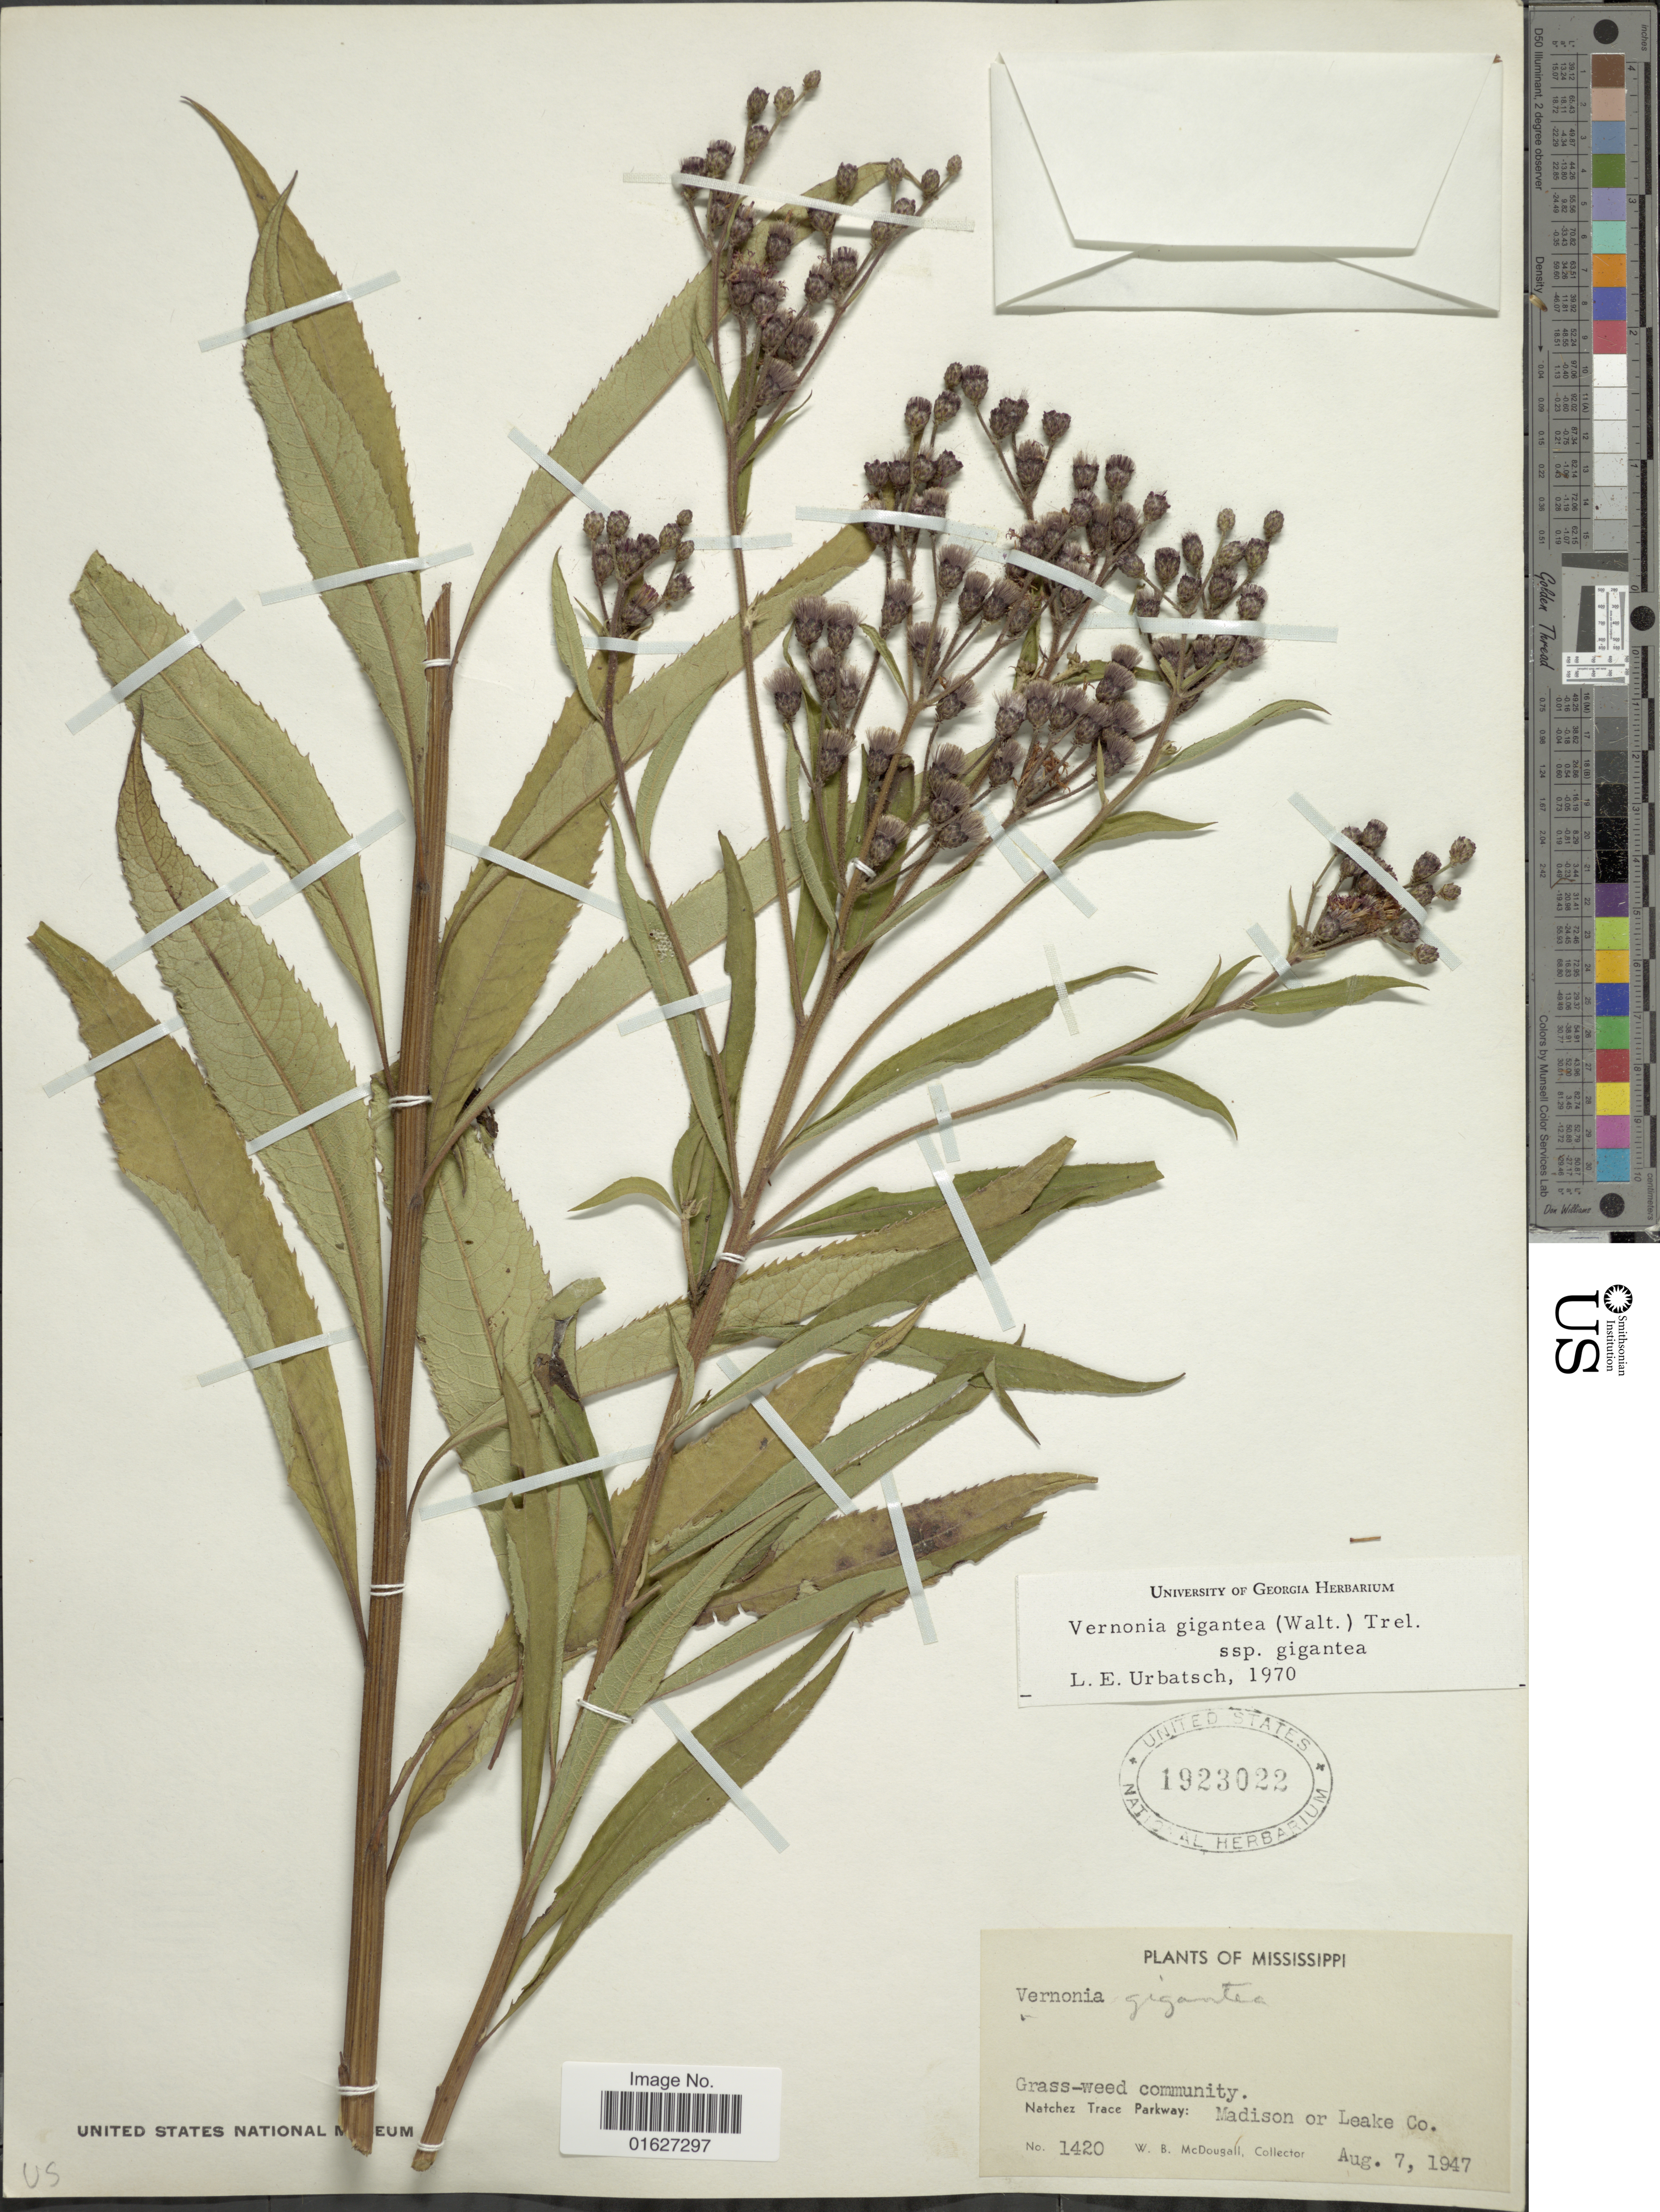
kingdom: Plantae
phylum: Tracheophyta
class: Magnoliopsida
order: Asterales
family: Asteraceae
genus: Vernonia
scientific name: Vernonia gigantea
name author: (Walter) Trel.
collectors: W. B. McDougall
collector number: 1420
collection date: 1947-08-07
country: United States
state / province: Mississippi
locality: Mississippi. Grass-weed community. Natchez Trace Parkway: Madison or Leak Co.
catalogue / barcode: US 1923022